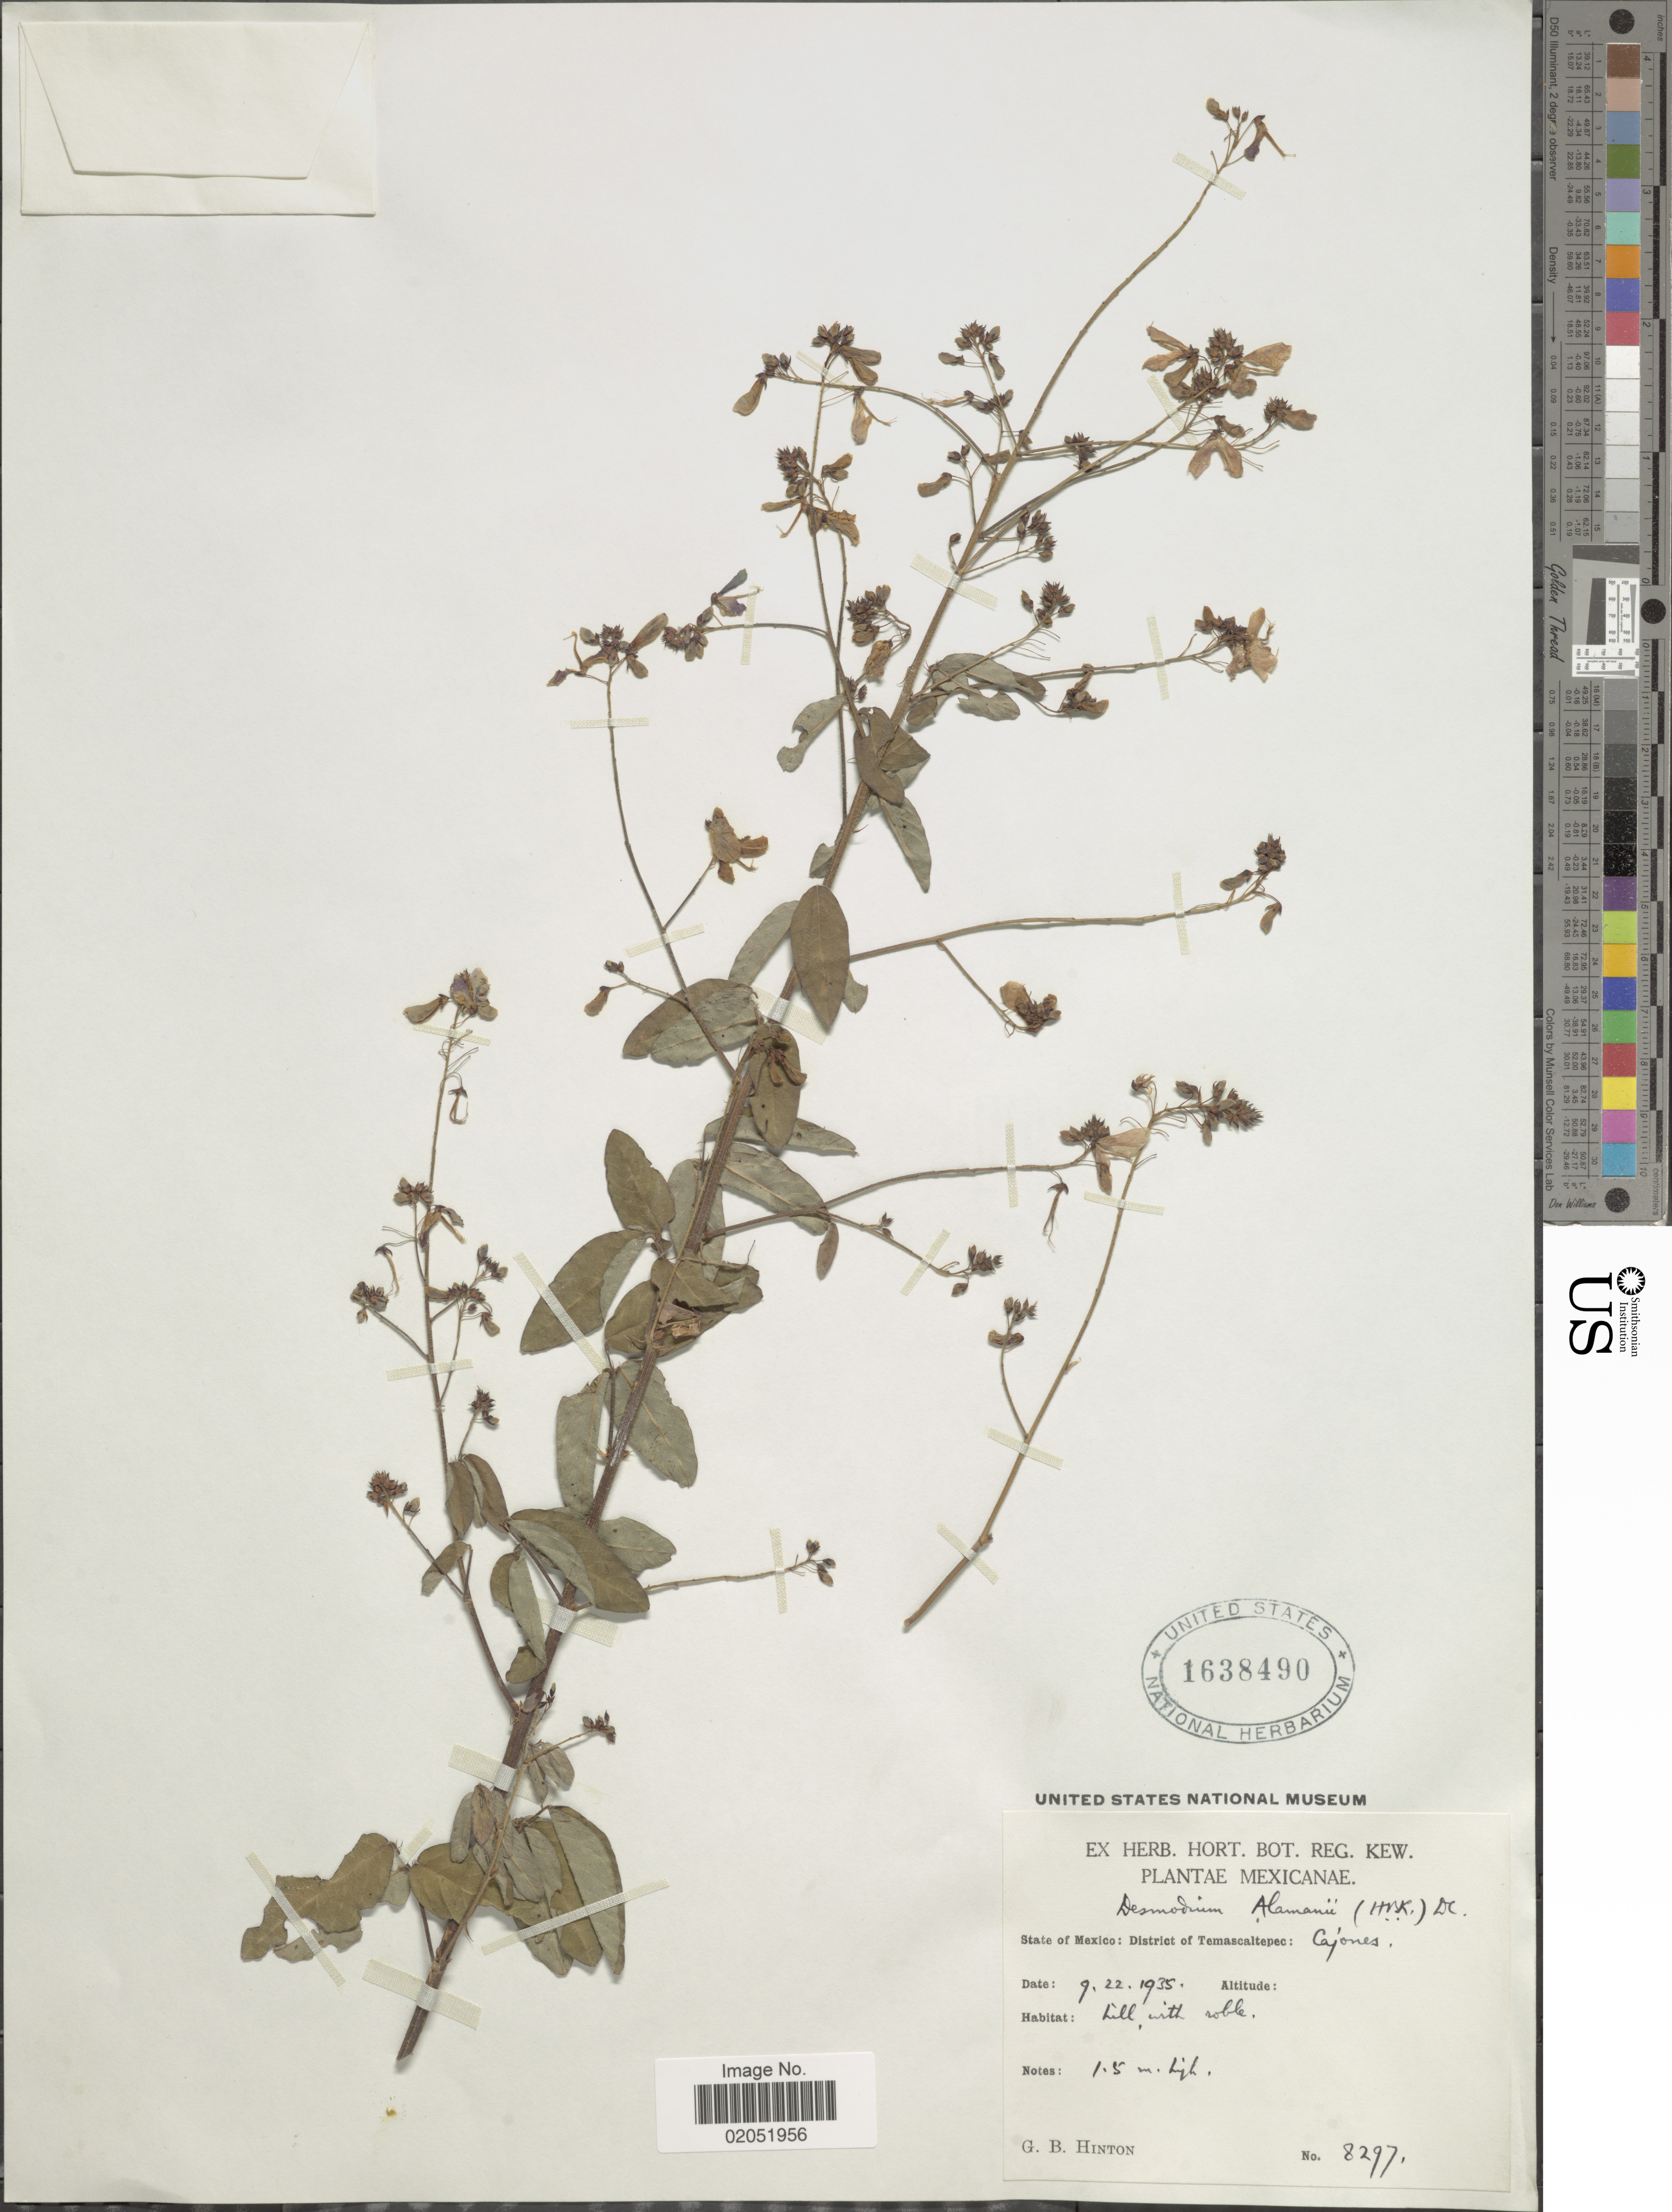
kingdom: Plantae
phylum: Tracheophyta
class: Magnoliopsida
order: Fabales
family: Fabaceae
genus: Desmodium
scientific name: Desmodium alamanii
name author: DC.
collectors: G. B. Hinton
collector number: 8297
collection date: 1935-09-22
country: Mexico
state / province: México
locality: State of Mexico: District of Temascaltepec: Cajones,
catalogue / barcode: US 1638490